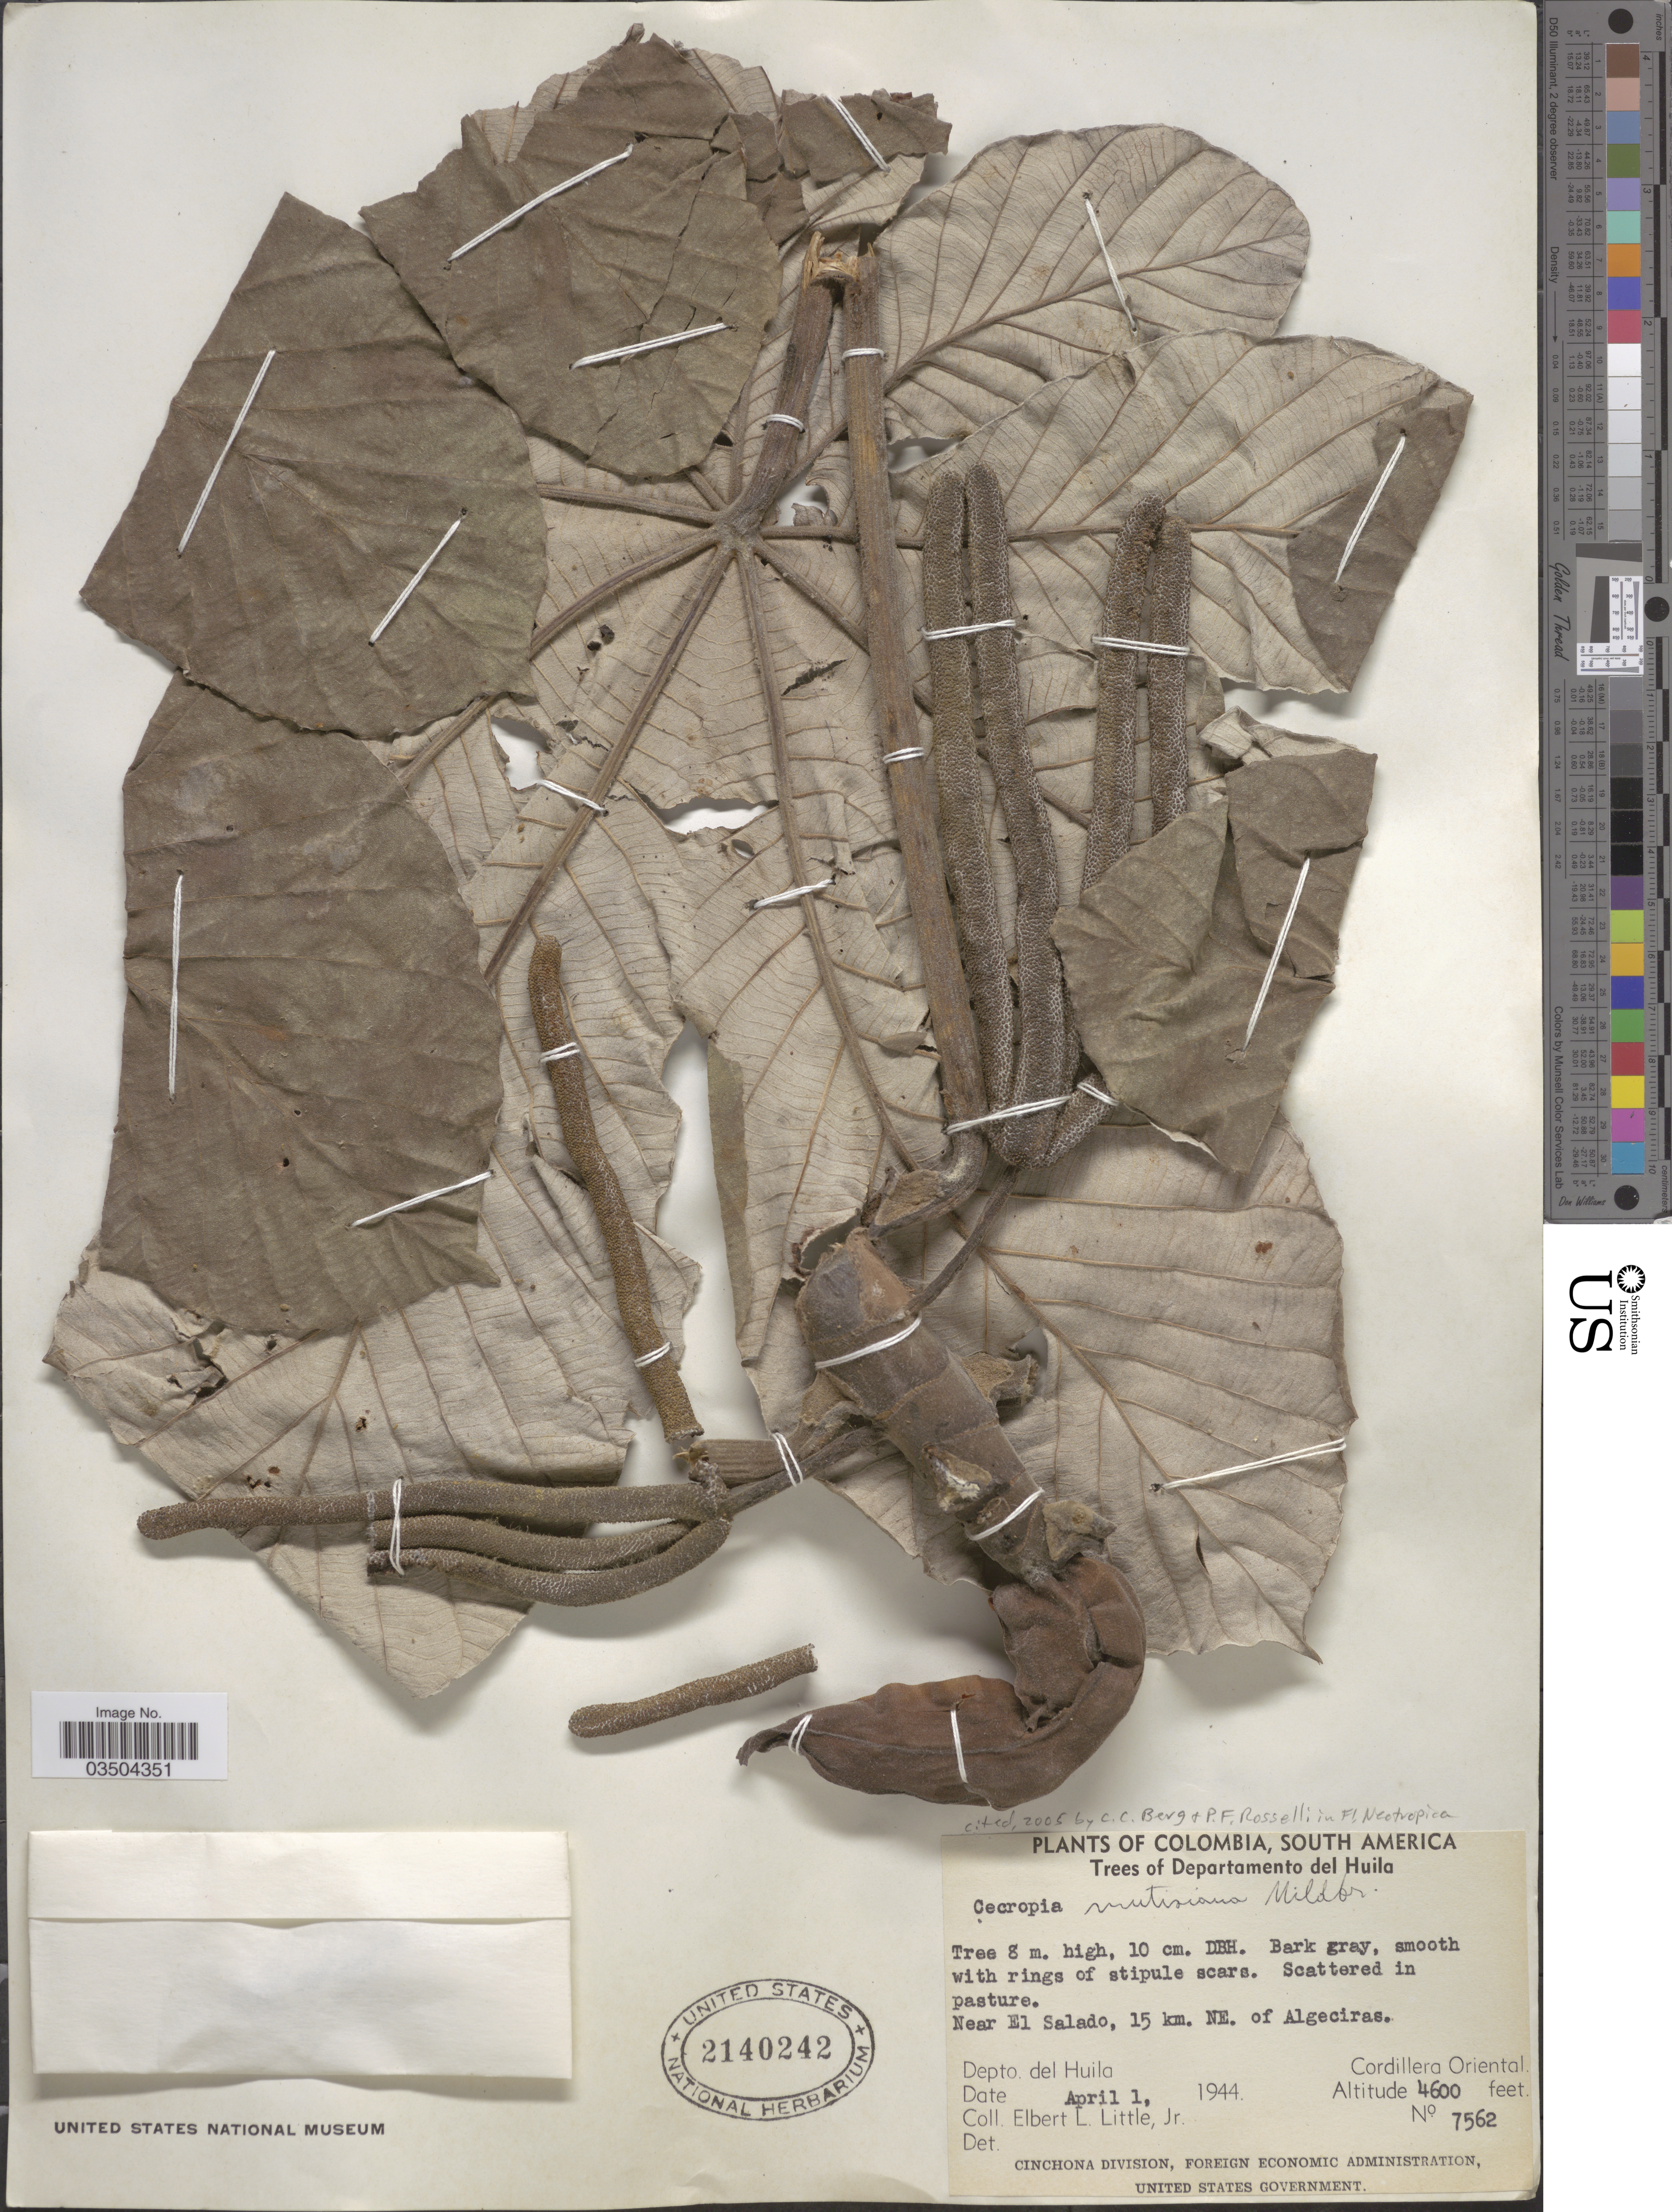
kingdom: Plantae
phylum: Tracheophyta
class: Magnoliopsida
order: Rosales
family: Urticaceae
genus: Cecropia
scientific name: Cecropia mutisiana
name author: Mildbr.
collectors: E. L. Little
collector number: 7562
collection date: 1944-04-01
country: Colombia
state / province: Huila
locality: Departamento del Huila. Near El Salado, 15 km. NE. of Algeciras. Cordillera Oriental.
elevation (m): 1402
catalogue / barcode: US 2140242